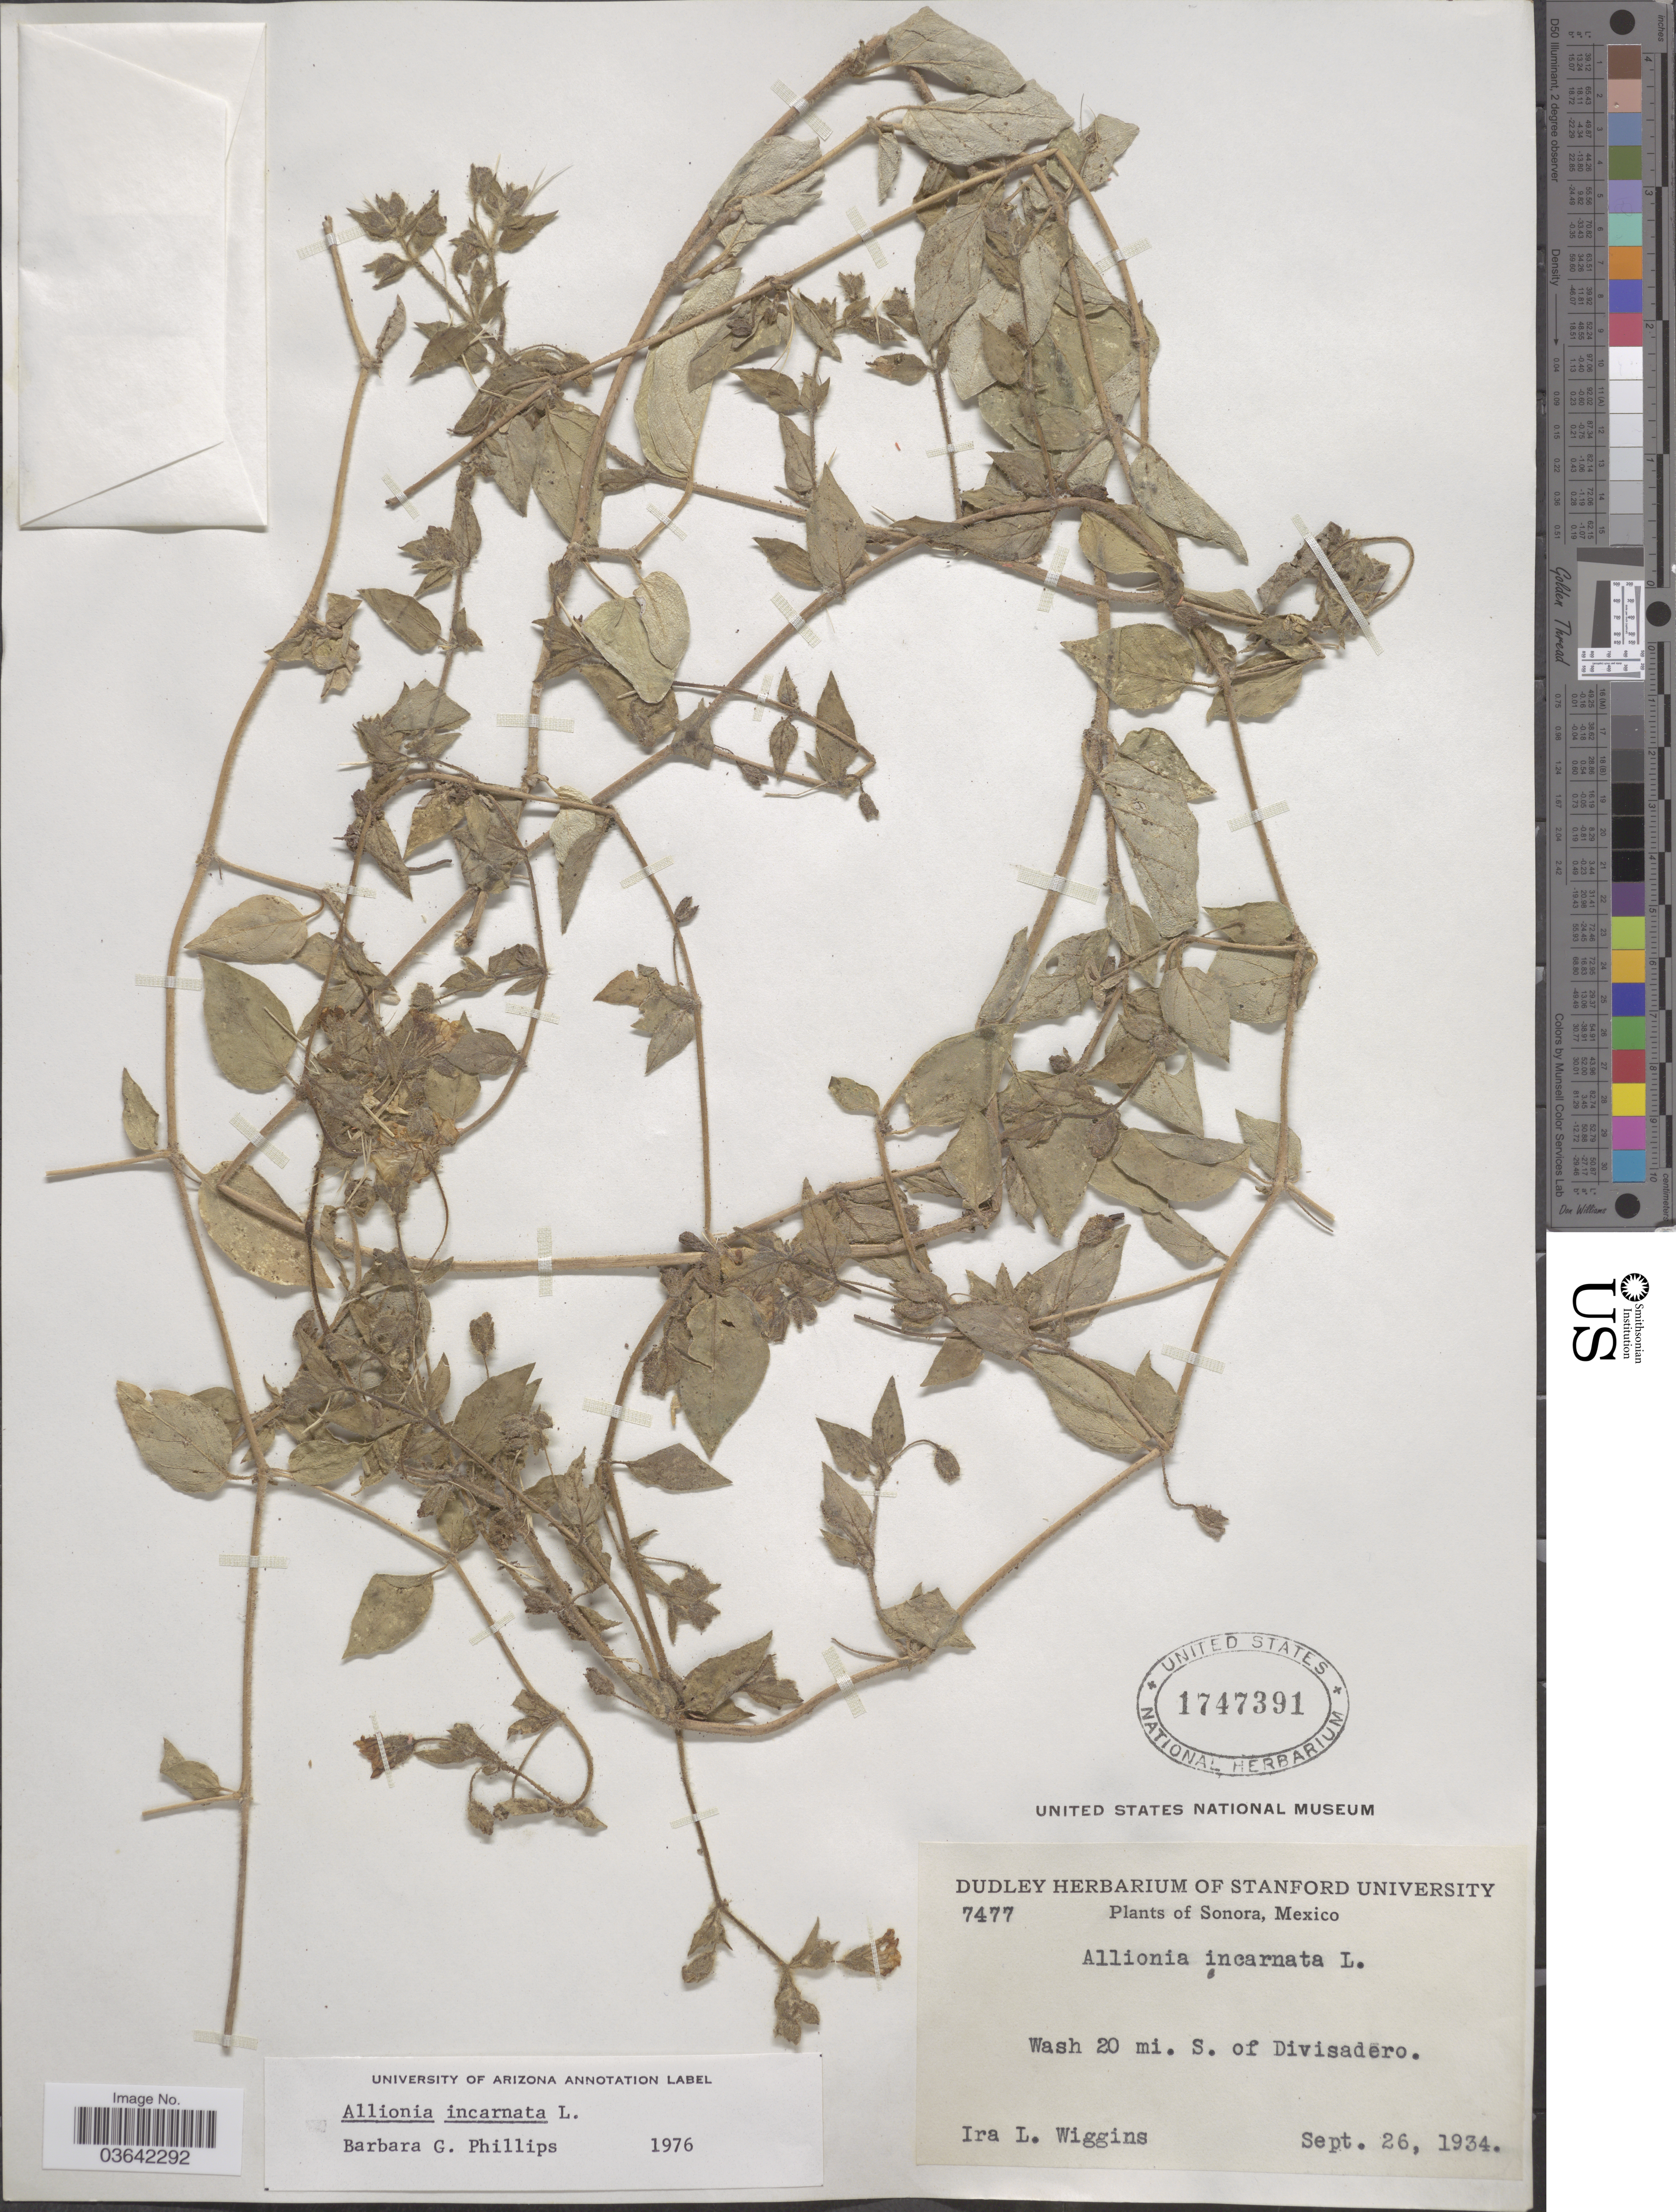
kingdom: Plantae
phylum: Tracheophyta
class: Magnoliopsida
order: Caryophyllales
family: Nyctaginaceae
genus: Allionia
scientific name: Allionia incarnata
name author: L.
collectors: I. L. Wiggins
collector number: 7477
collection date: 1934-09-26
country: Mexico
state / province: Sonora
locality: Wash 20 mi. S. of Divisadero.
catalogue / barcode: US 1747391